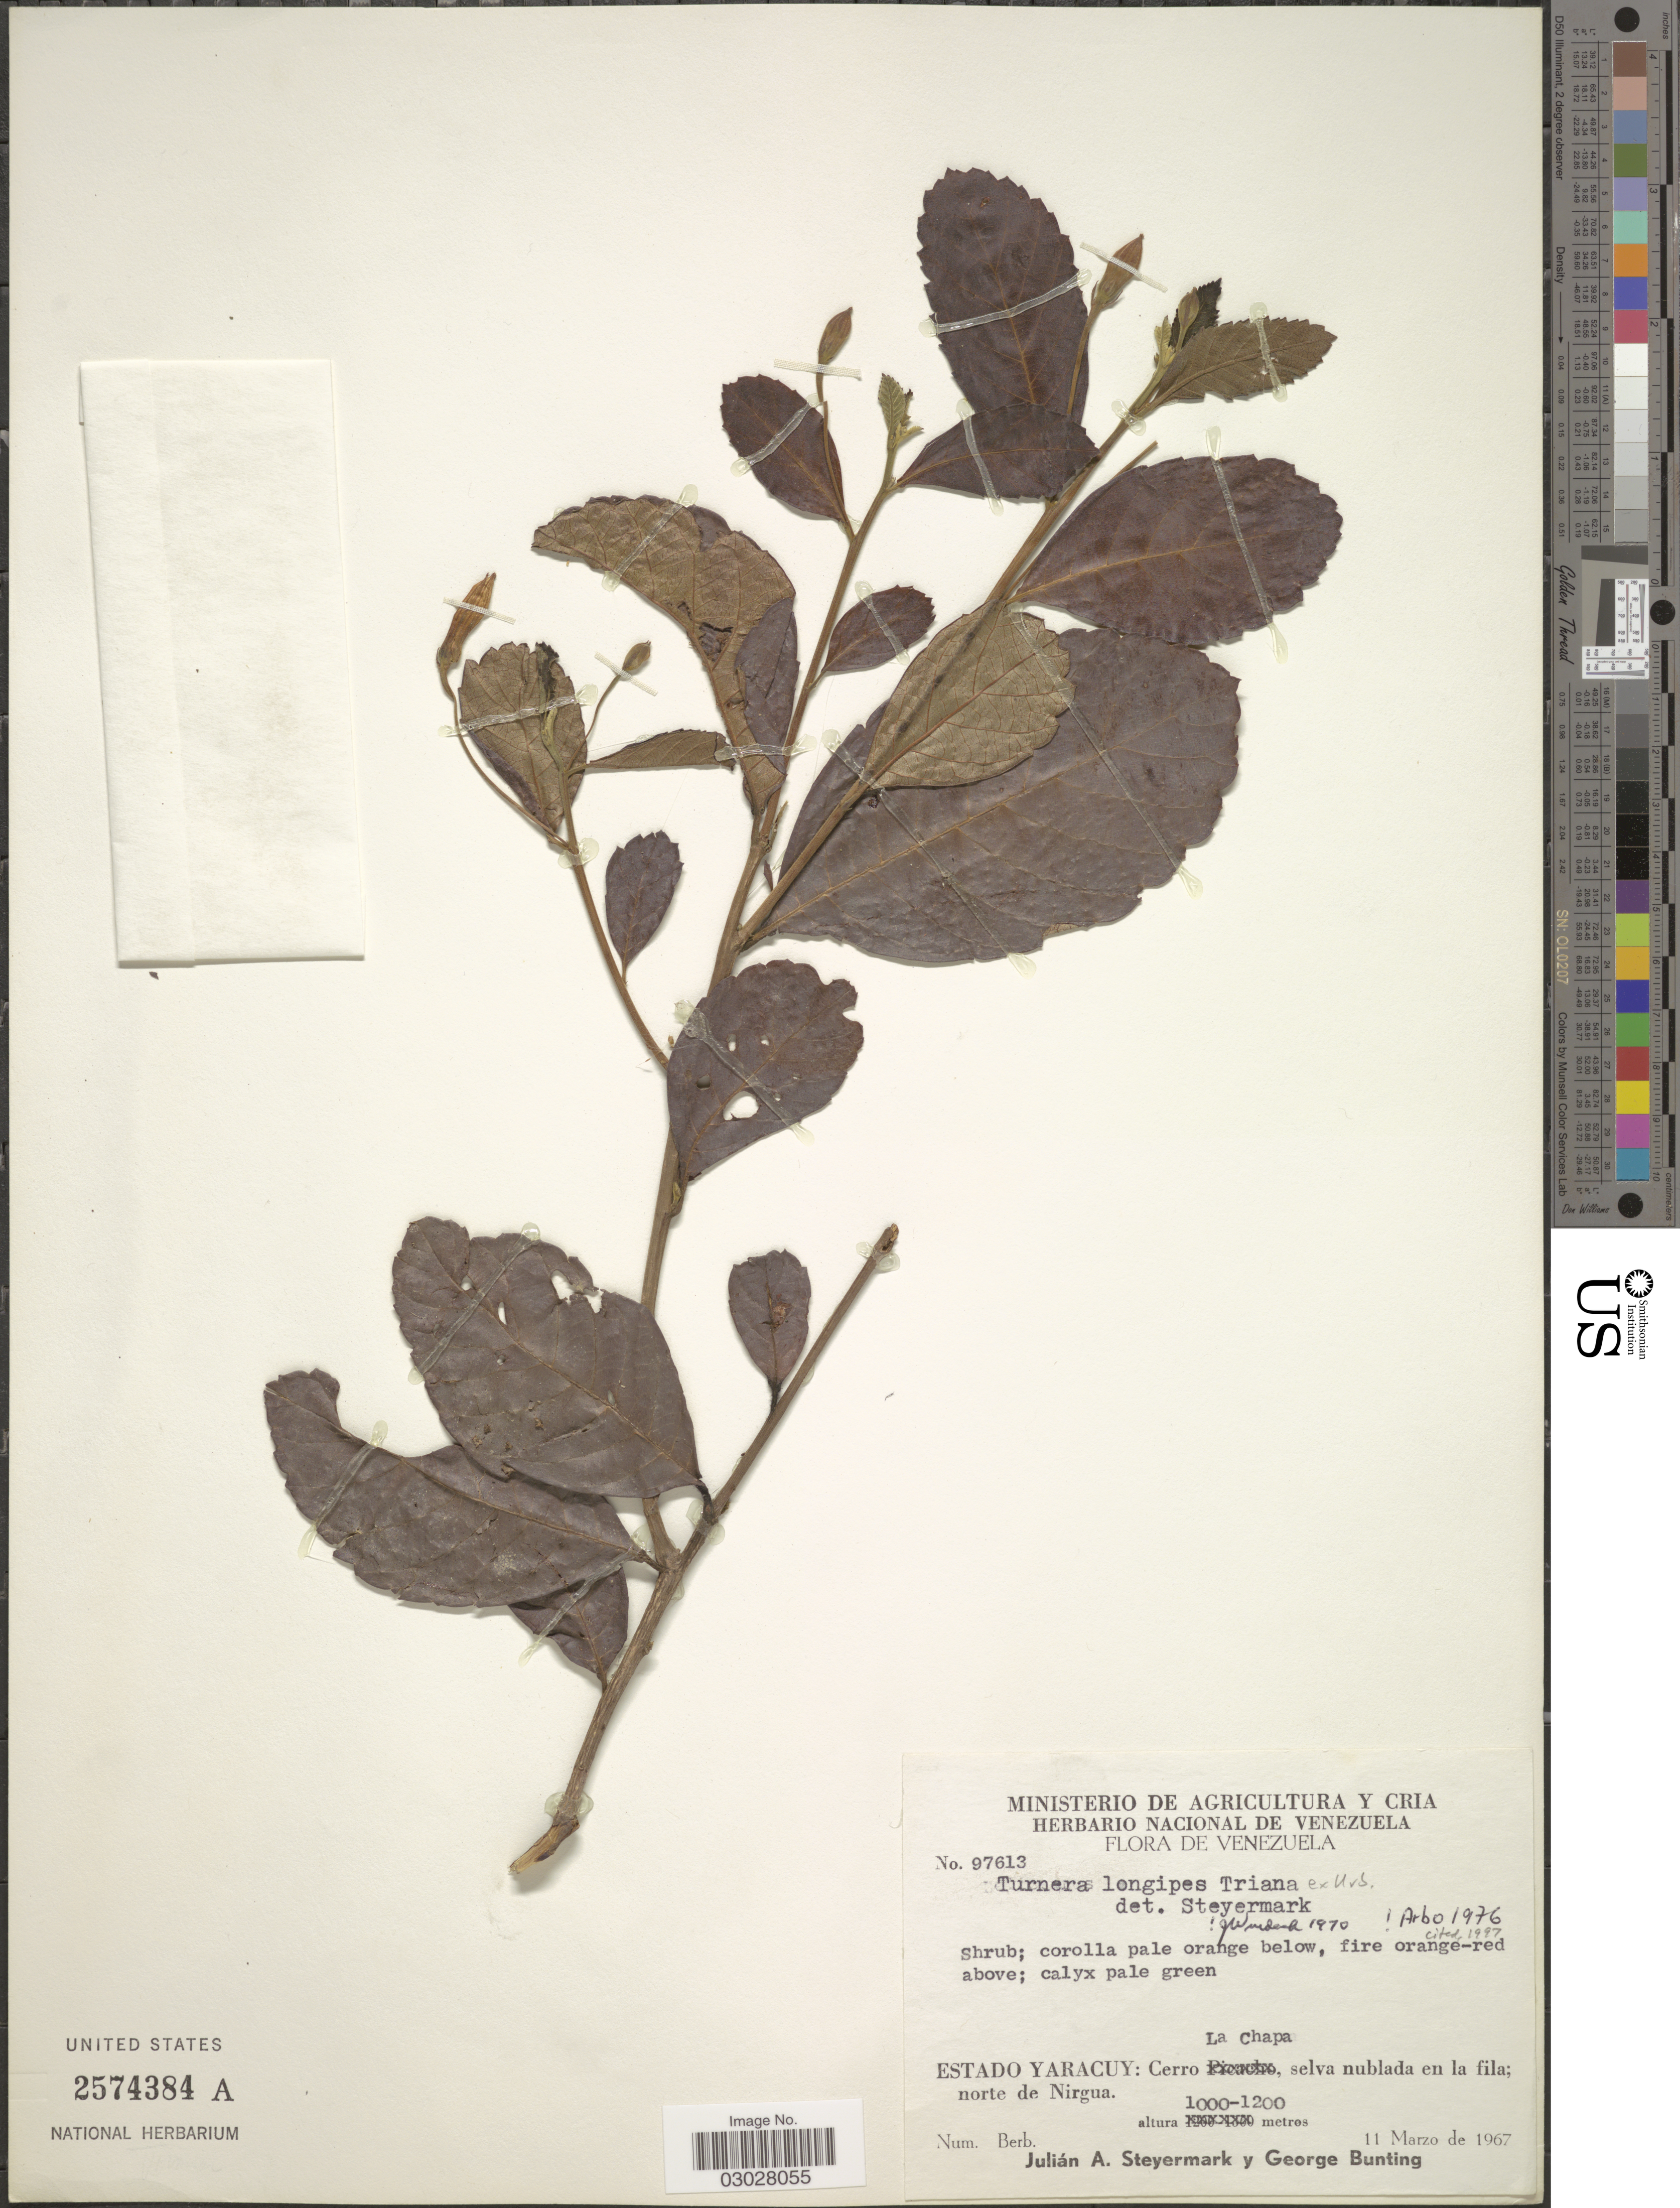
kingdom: Plantae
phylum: Tracheophyta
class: Magnoliopsida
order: Malpighiales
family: Turneraceae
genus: Turnera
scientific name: Turnera longipes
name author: Triana ex Urb.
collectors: J. Steyermark & G. S. Bunting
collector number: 97613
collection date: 1967-03-11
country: Venezuela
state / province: Yaracuy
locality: Estado Yaracuy: Cerro La Chapa, selva nublada en la fila; norte de Nirgua.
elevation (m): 1000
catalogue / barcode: US 2574384A